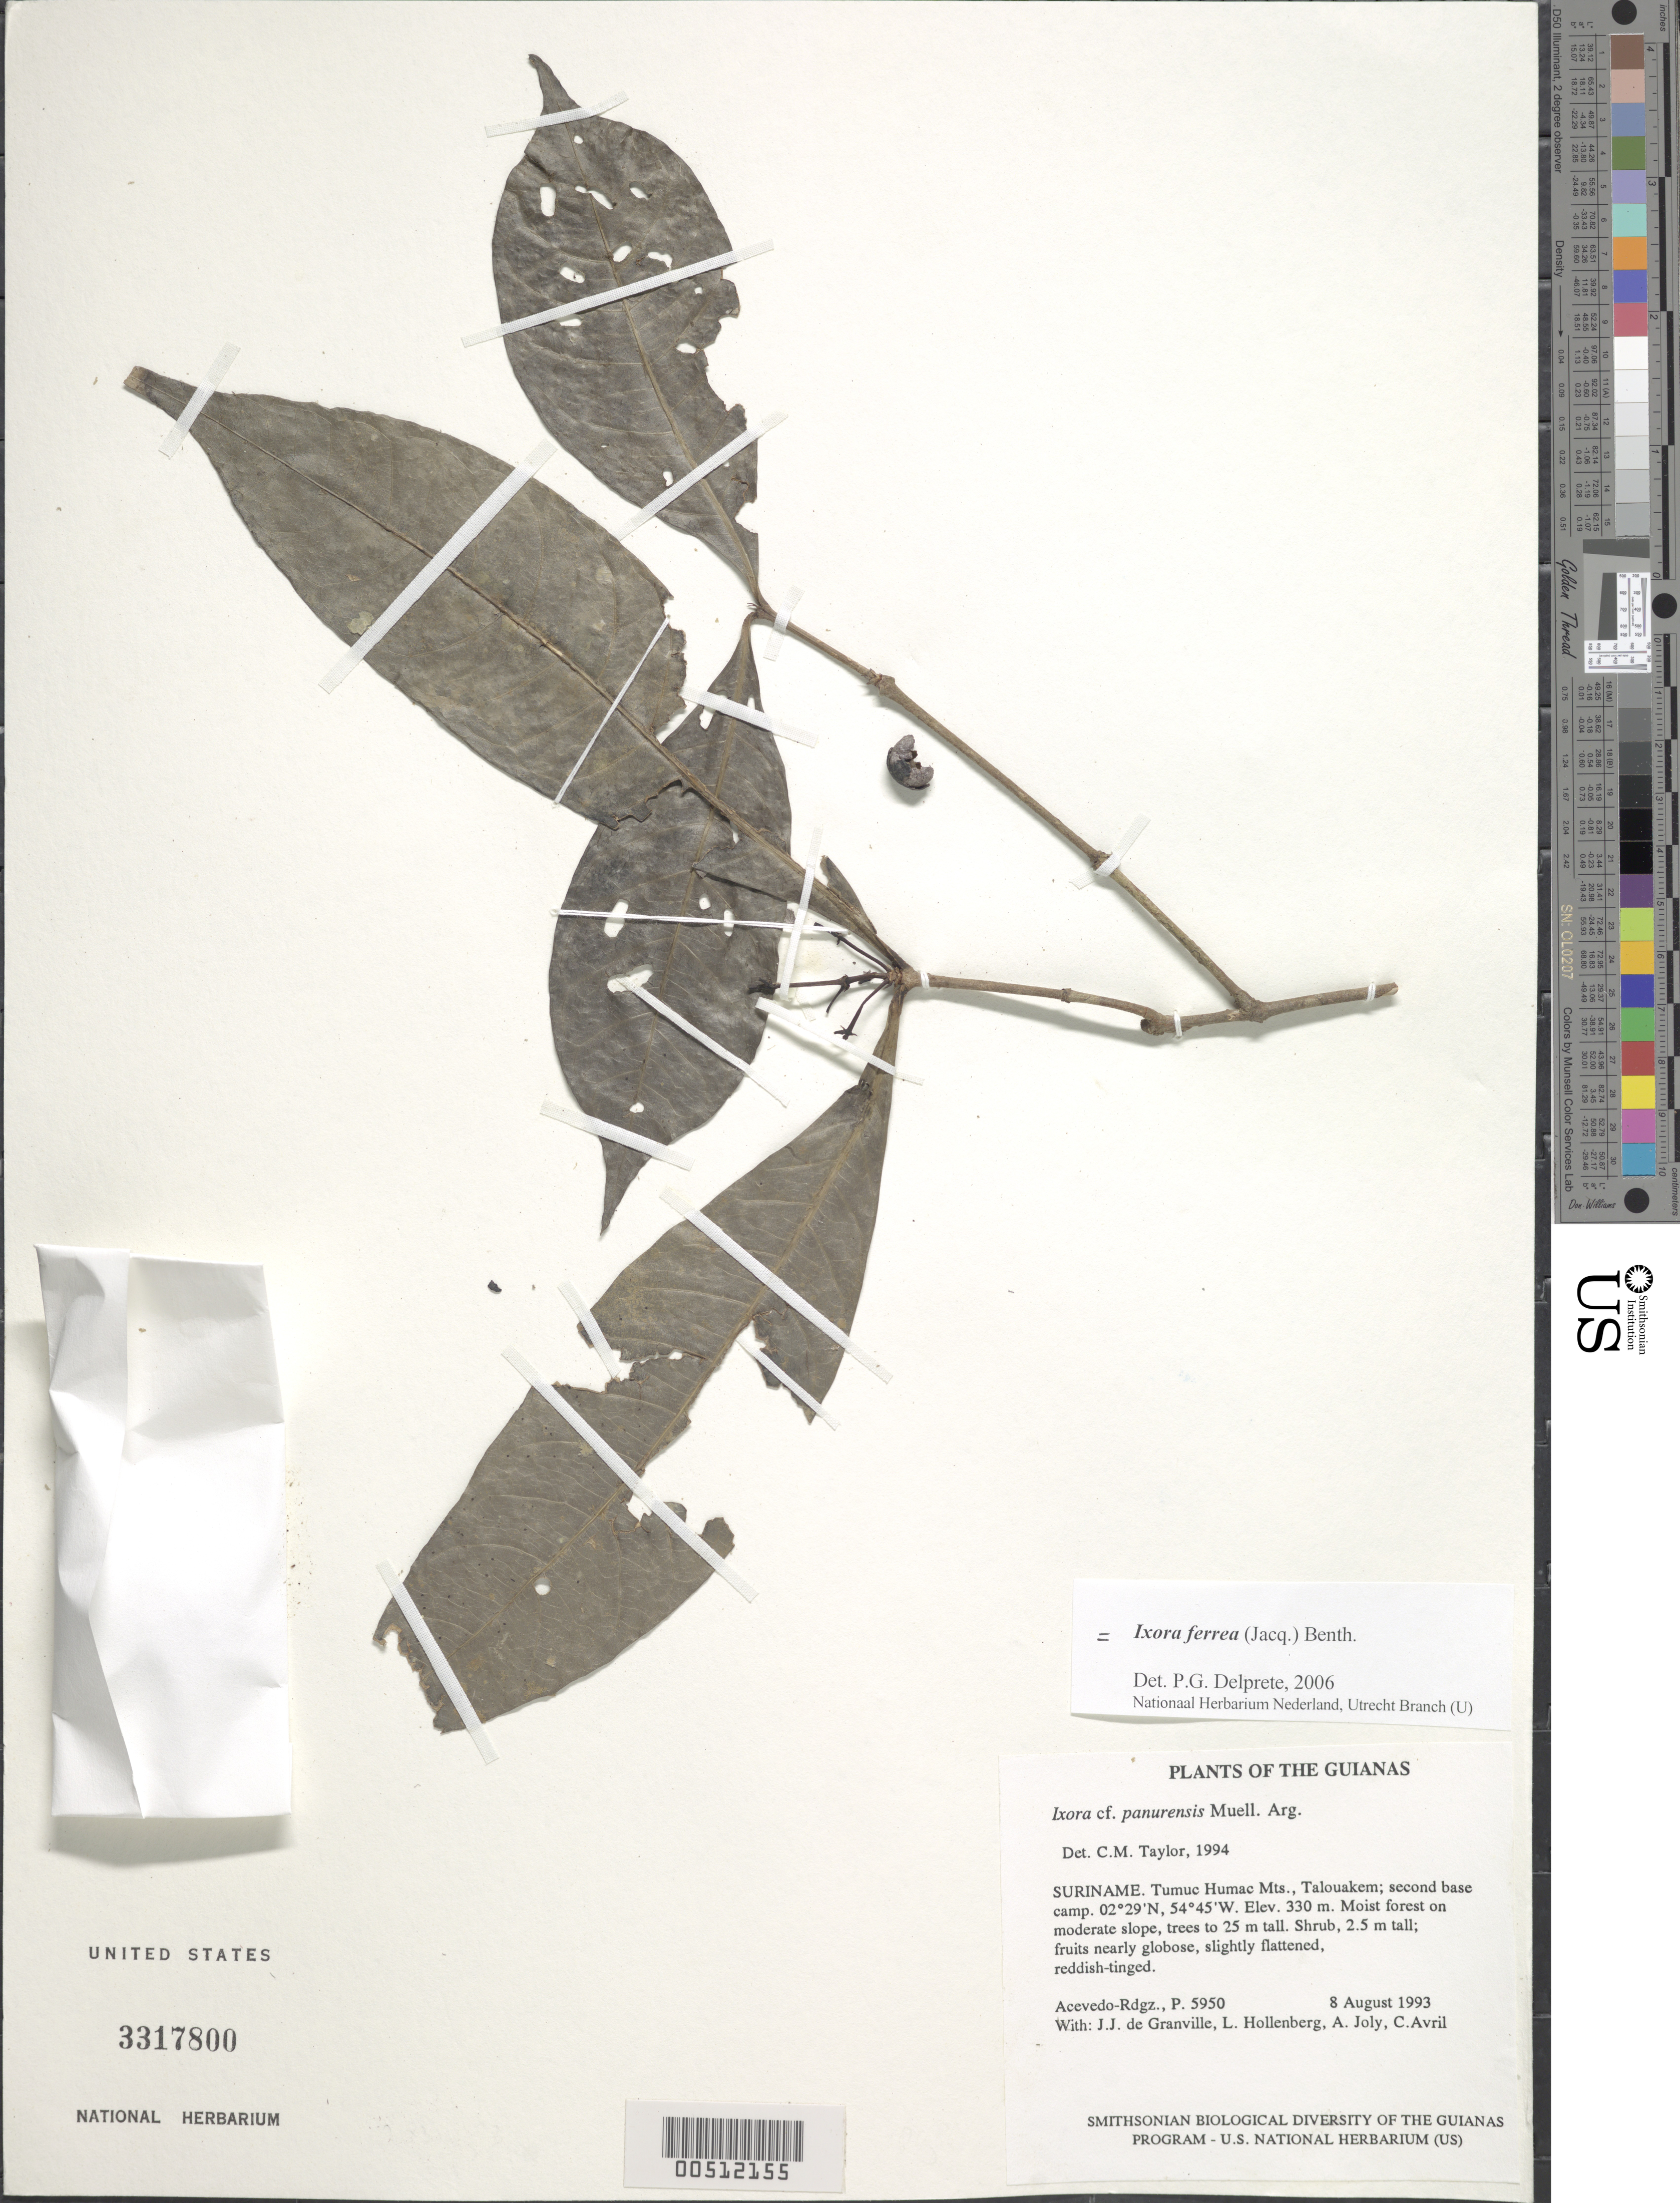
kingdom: Plantae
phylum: Tracheophyta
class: Magnoliopsida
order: Gentianales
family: Rubiaceae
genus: Ixora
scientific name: Ixora panurensis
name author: Müll. Arg.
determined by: Taylor, Charlotte M.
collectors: P. Acevedo-Rodr., J.-J. de Granville, A. Boyer, C. Avril de Maria & L. Hollenberg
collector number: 5950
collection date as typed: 08 Aug 1993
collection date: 1993-08-08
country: Suriname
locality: Tumuc Humac Mts., Talouakem; second base camp.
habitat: Moist forest on moderate slope, trees to 25 m tall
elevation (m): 330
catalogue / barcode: US 3317800